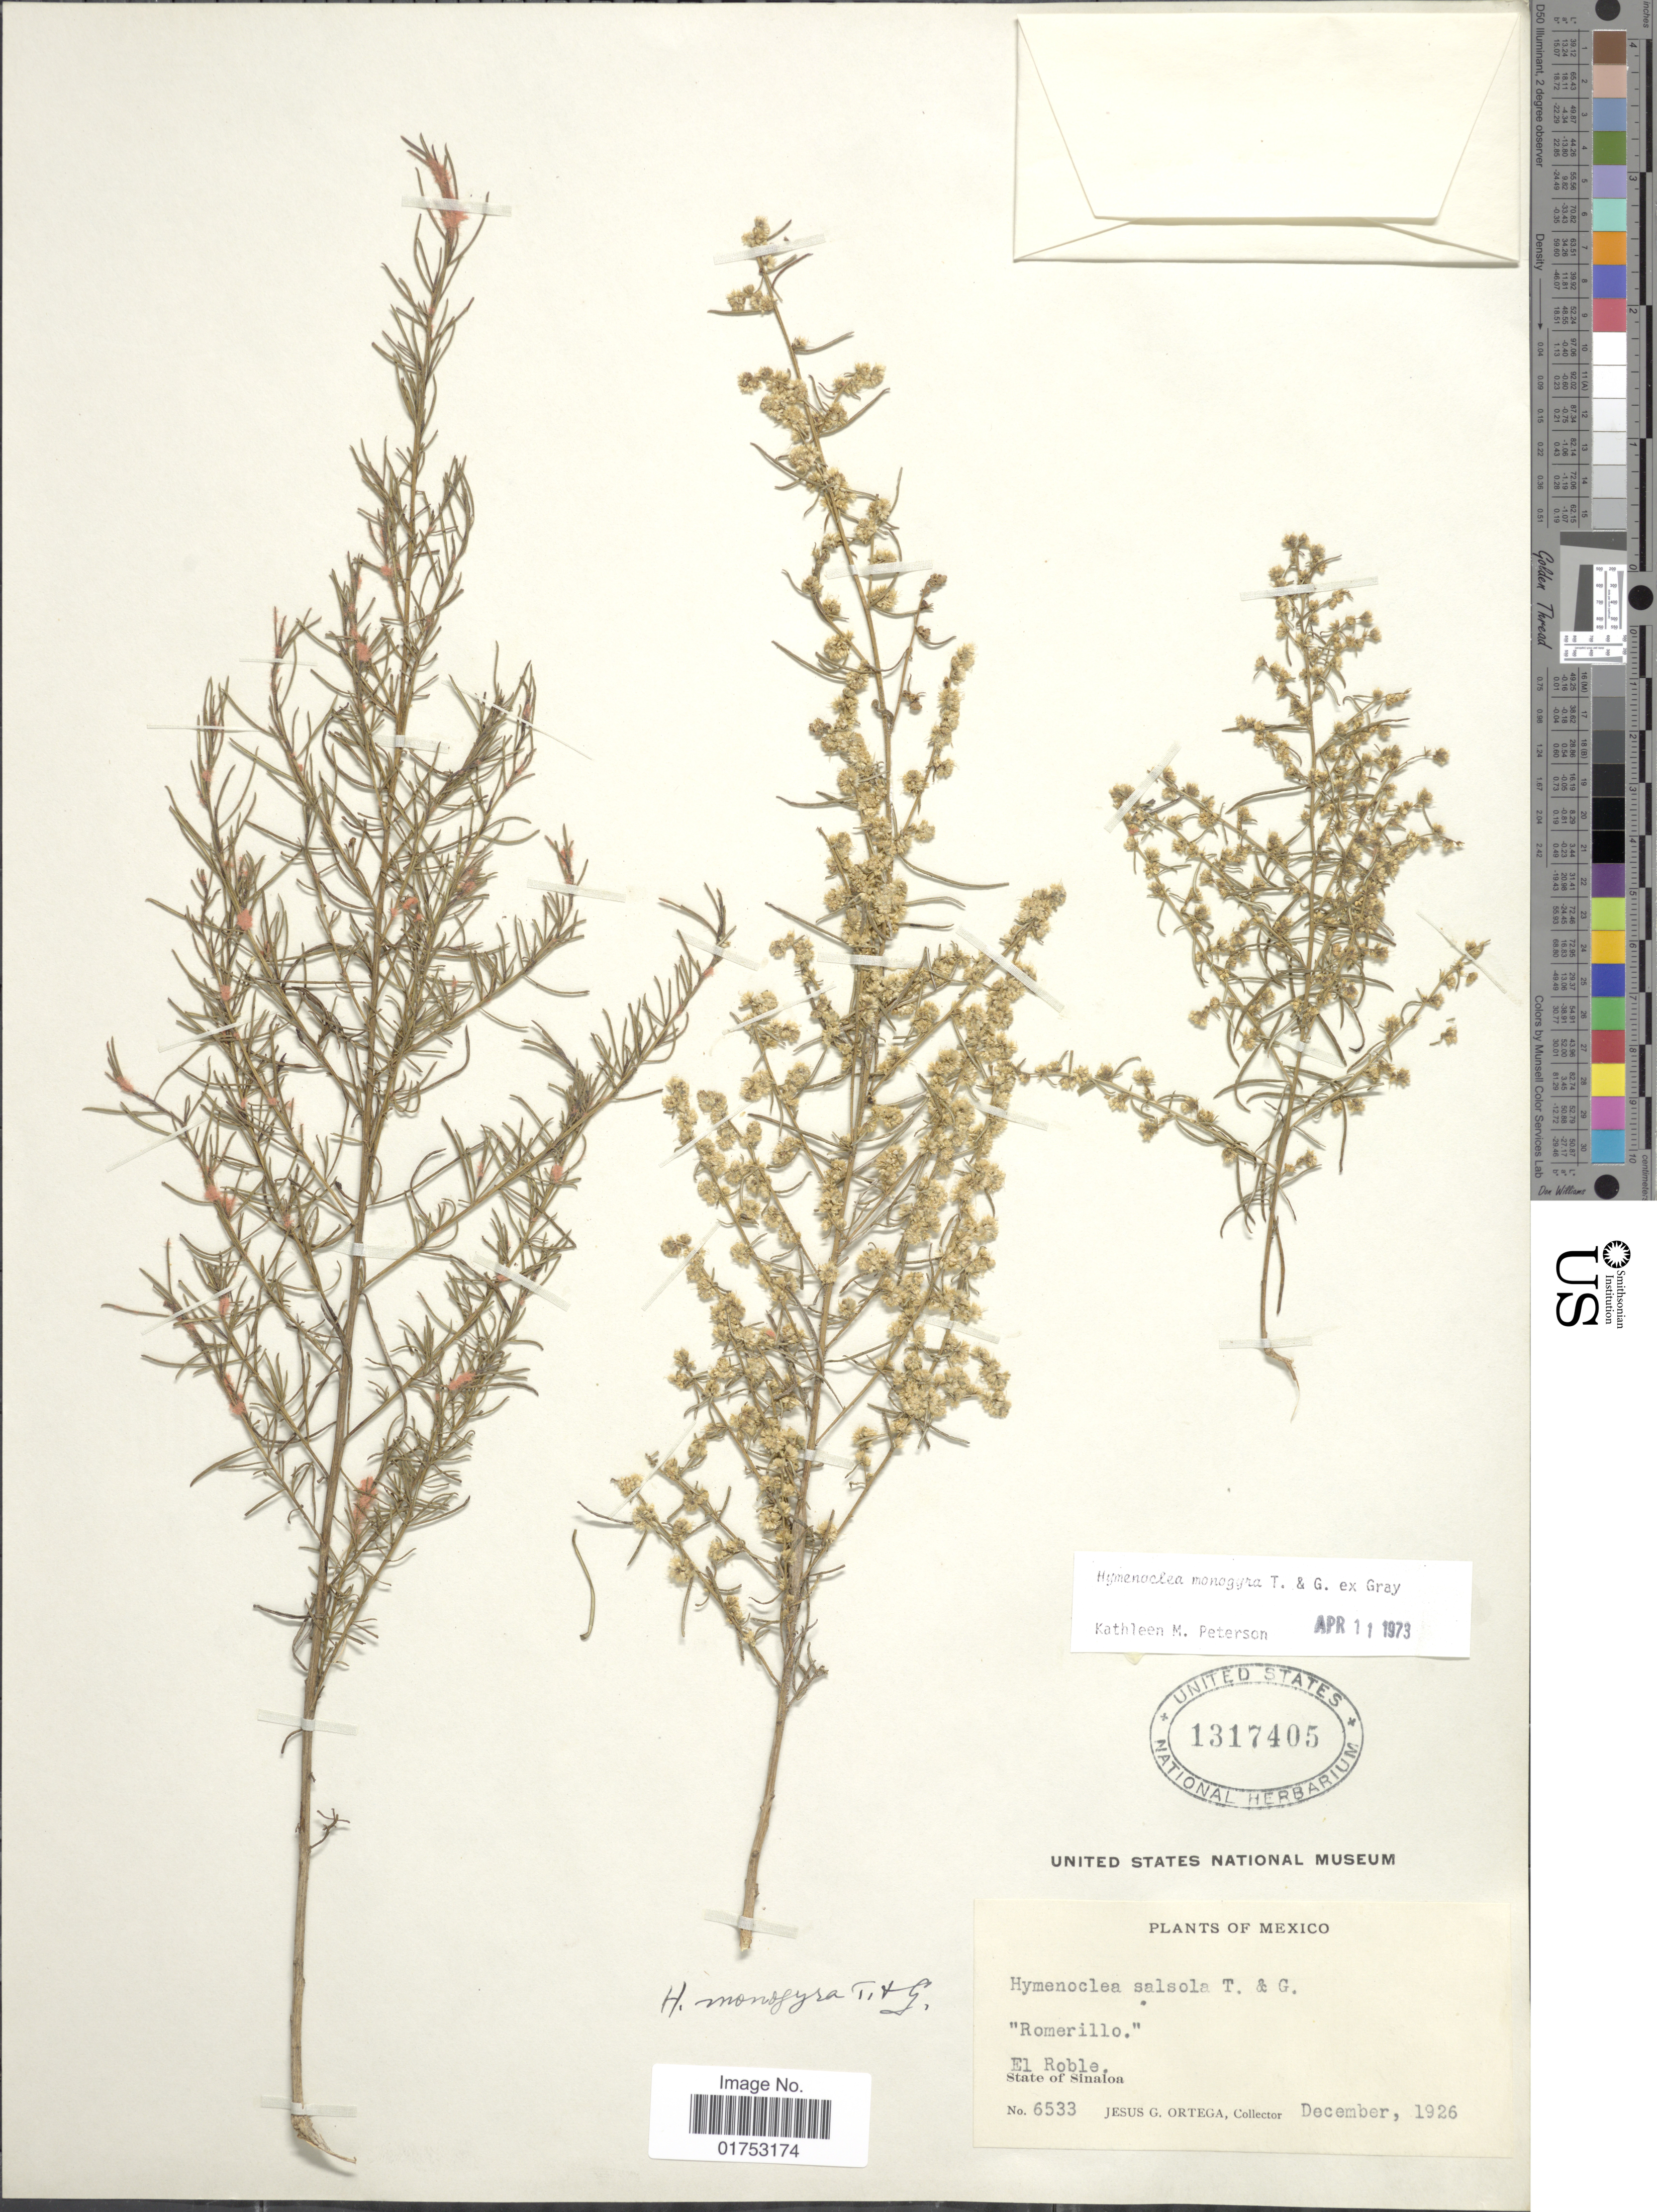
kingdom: Plantae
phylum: Tracheophyta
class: Magnoliopsida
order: Asterales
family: Asteraceae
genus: Hymenoclea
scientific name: Hymenoclea monogyra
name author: Torr. & A. Gray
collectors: J. Ortega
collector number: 6533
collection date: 1926-12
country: Mexico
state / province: Sinaloa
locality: El Roble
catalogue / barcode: US 1317405